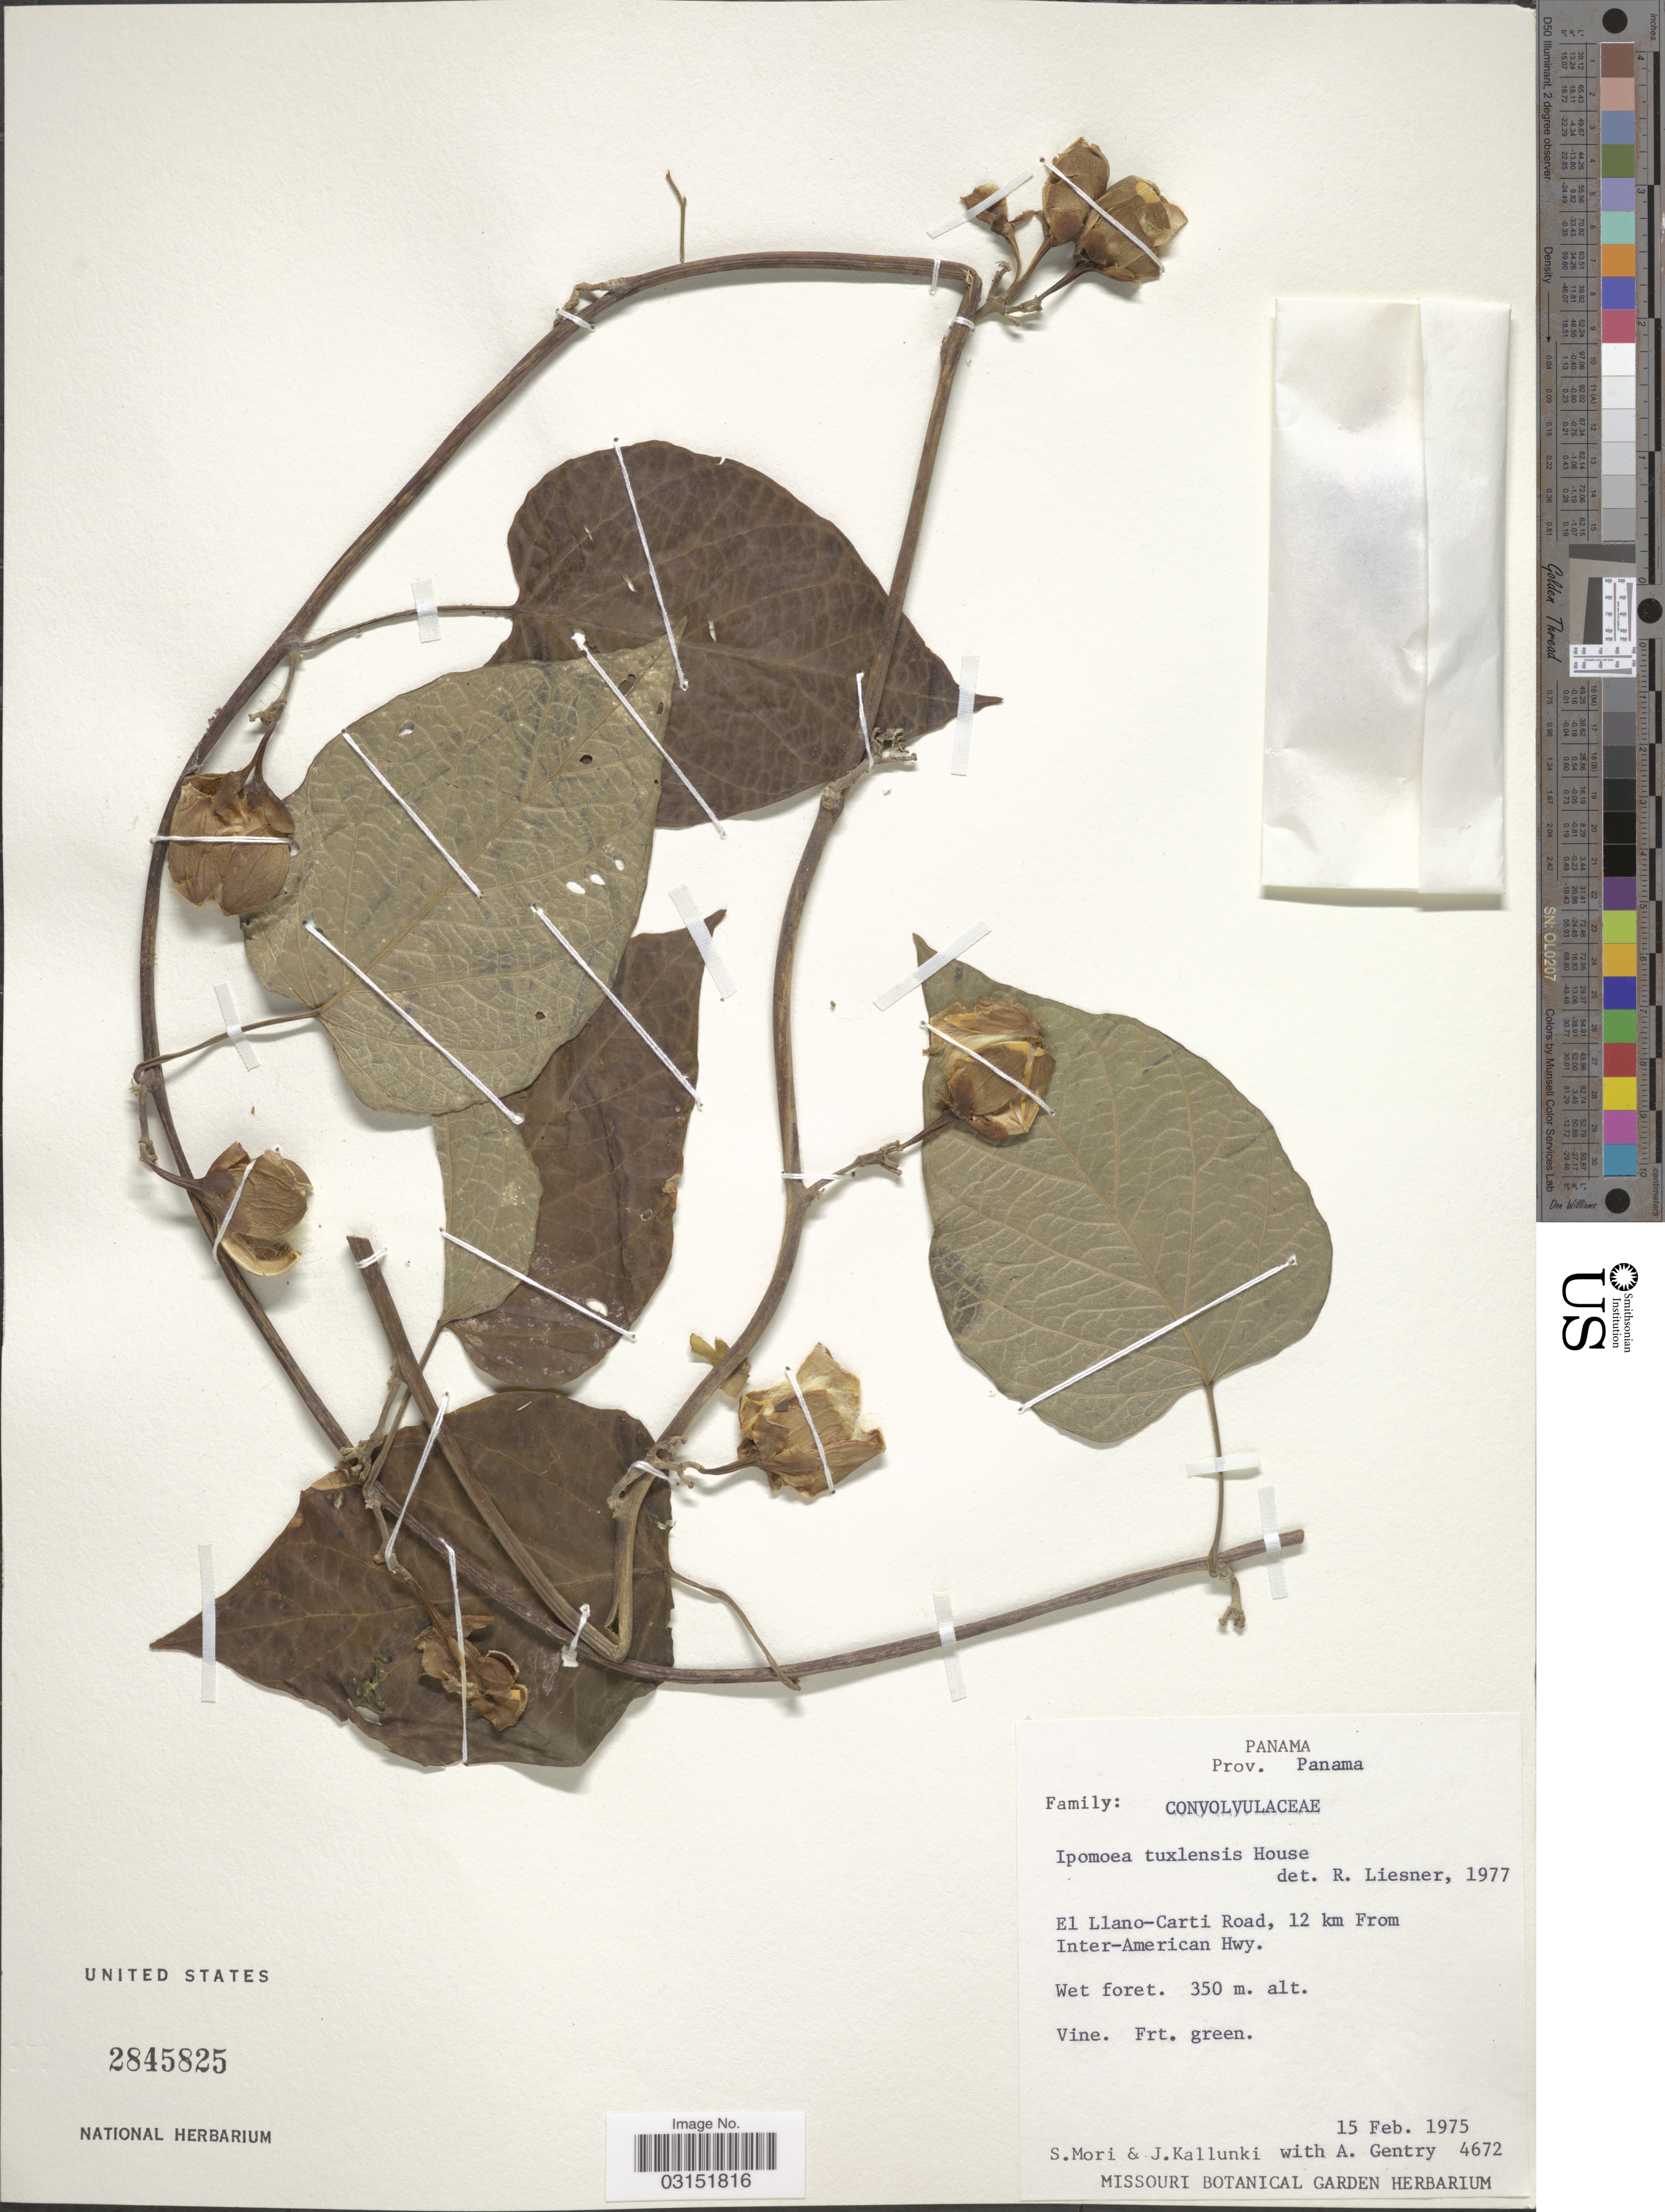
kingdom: Plantae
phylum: Tracheophyta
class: Magnoliopsida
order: Solanales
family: Convolvulaceae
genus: Ipomoea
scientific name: Ipomoea tuxtlensis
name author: House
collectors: S. Mori, J. Kallunki & A. H. Gentry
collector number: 4672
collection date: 1975-02-15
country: Panama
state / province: Panamá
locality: El Llano-Carti Road, 12 km From Inter-American Hwy.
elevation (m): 350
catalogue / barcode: US 2845825